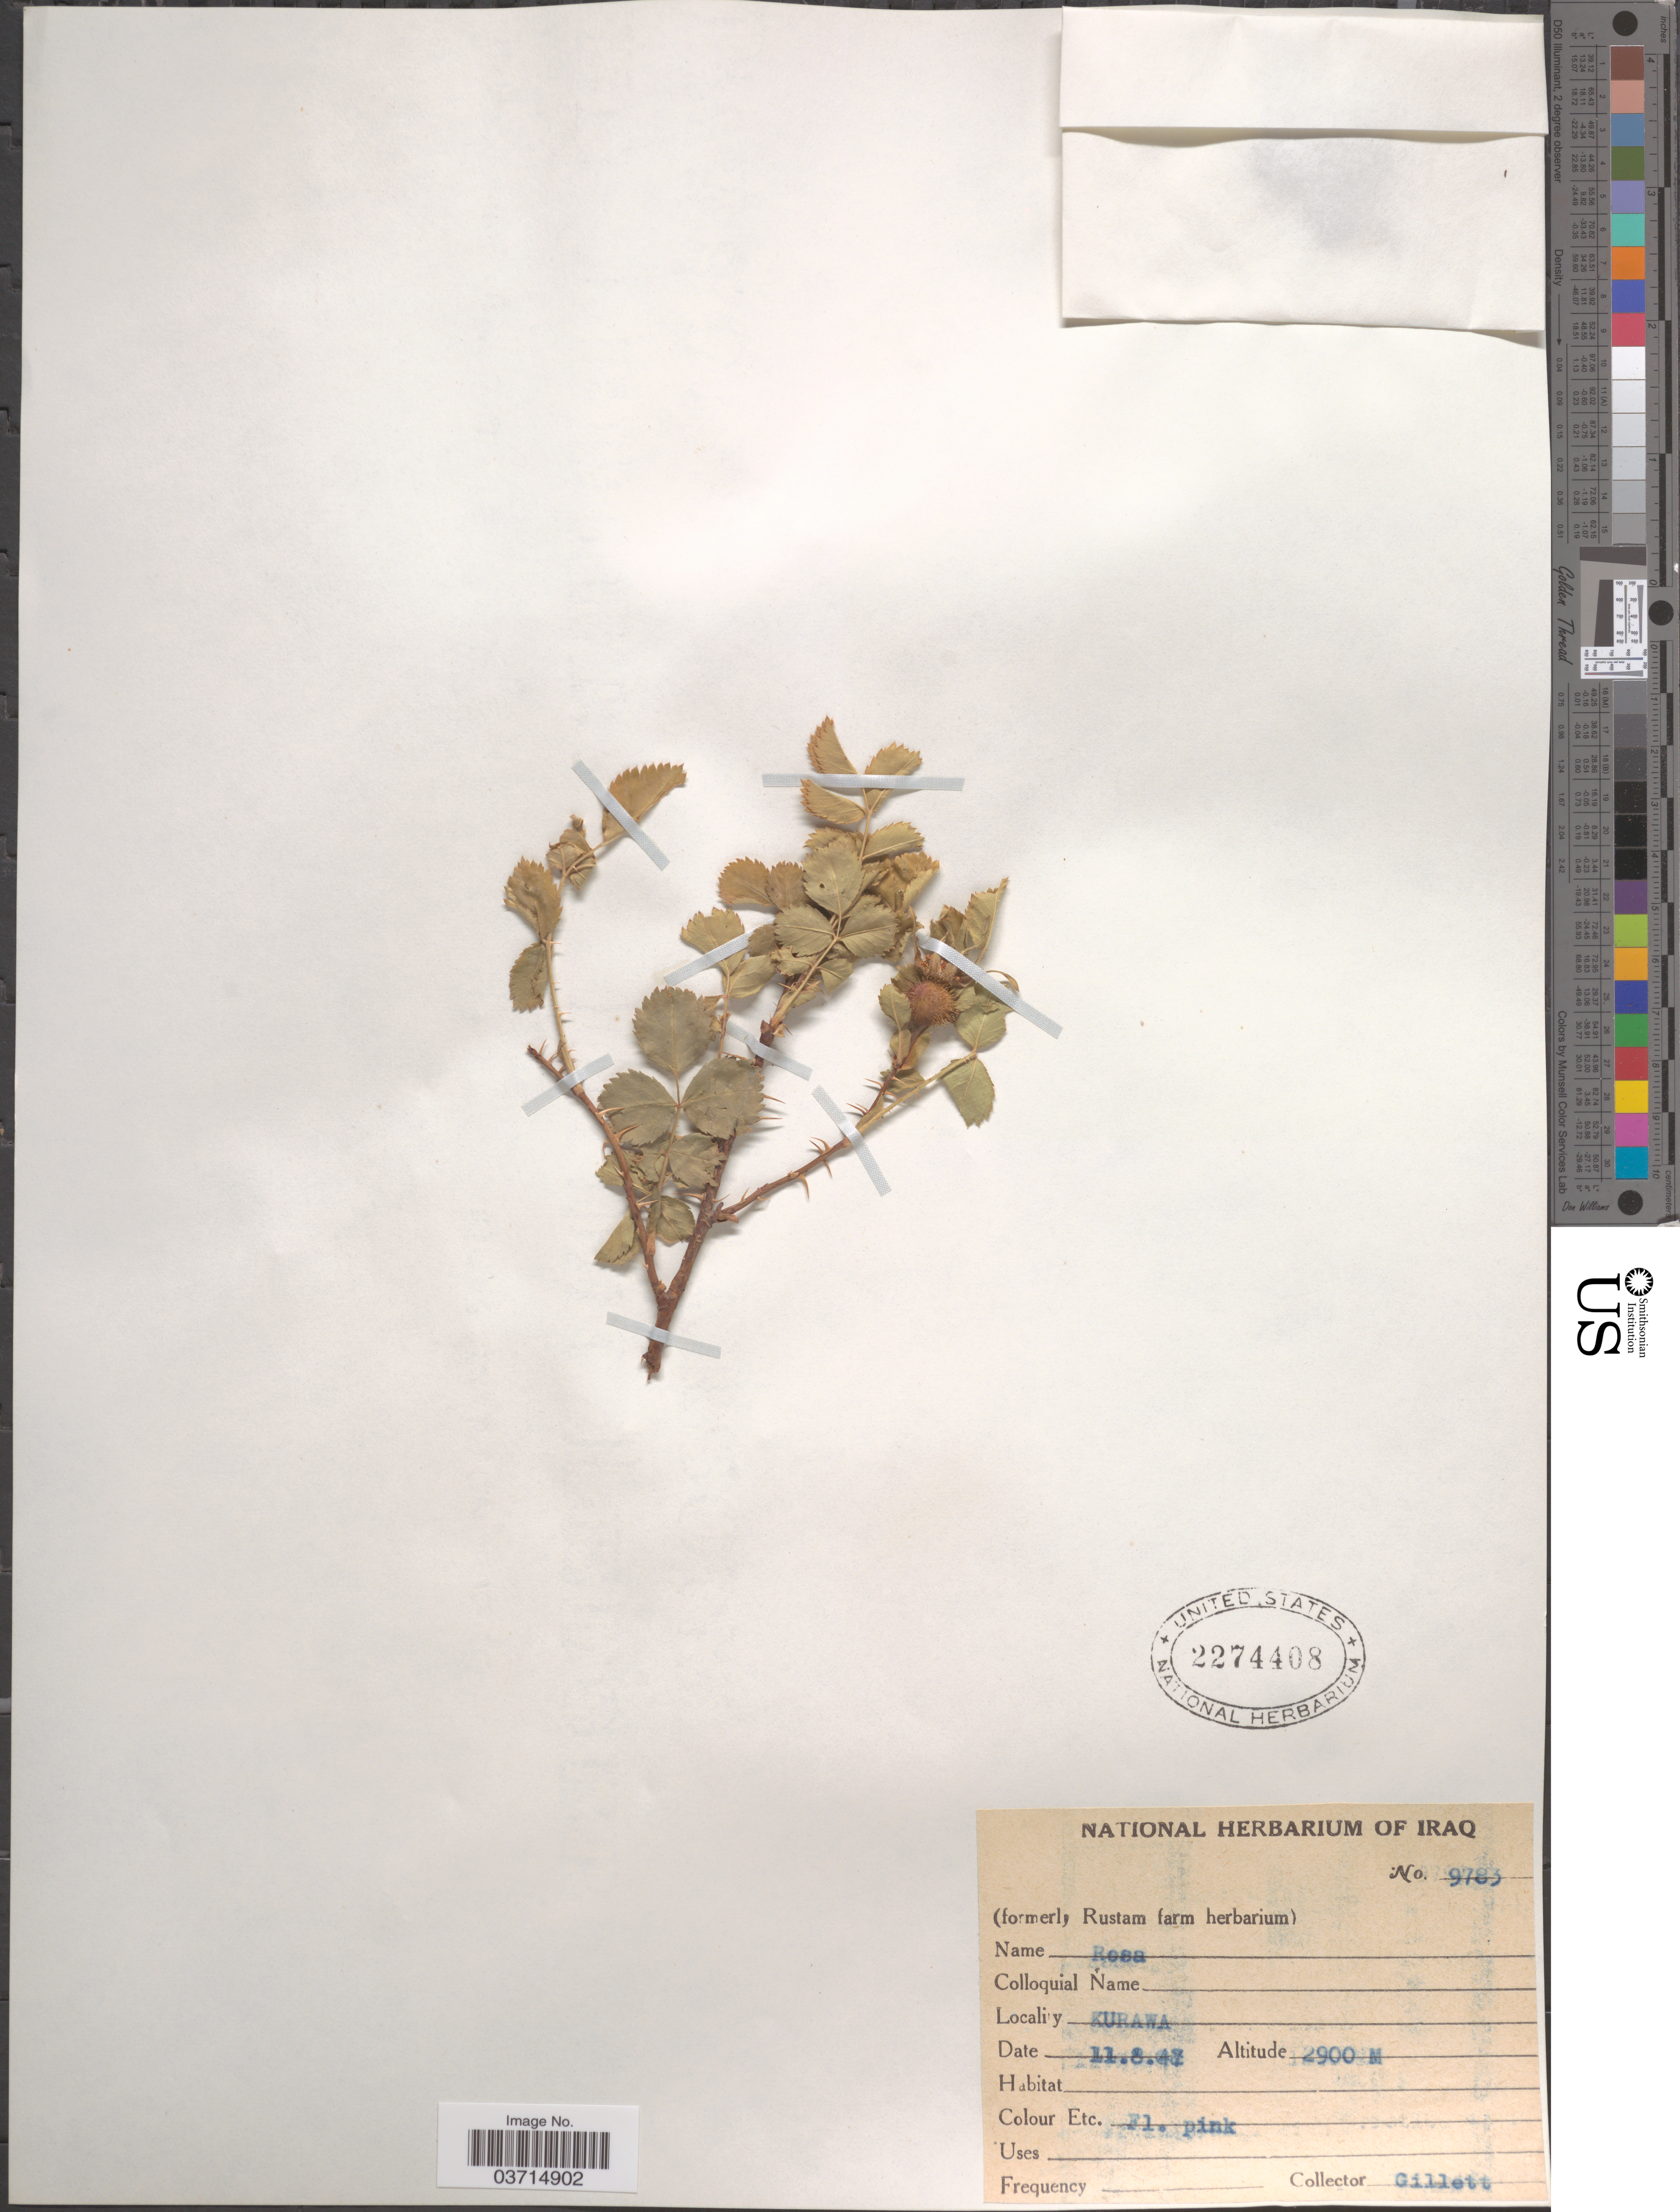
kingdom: Plantae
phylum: Tracheophyta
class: Magnoliopsida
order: Rosales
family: Rosaceae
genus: Rosa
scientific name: Rosa sp.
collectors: Gillett, --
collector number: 9783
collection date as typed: Transcribed d/m/y: 11/8/47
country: Iraq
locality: Kurawa.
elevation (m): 2900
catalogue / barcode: US 2274408